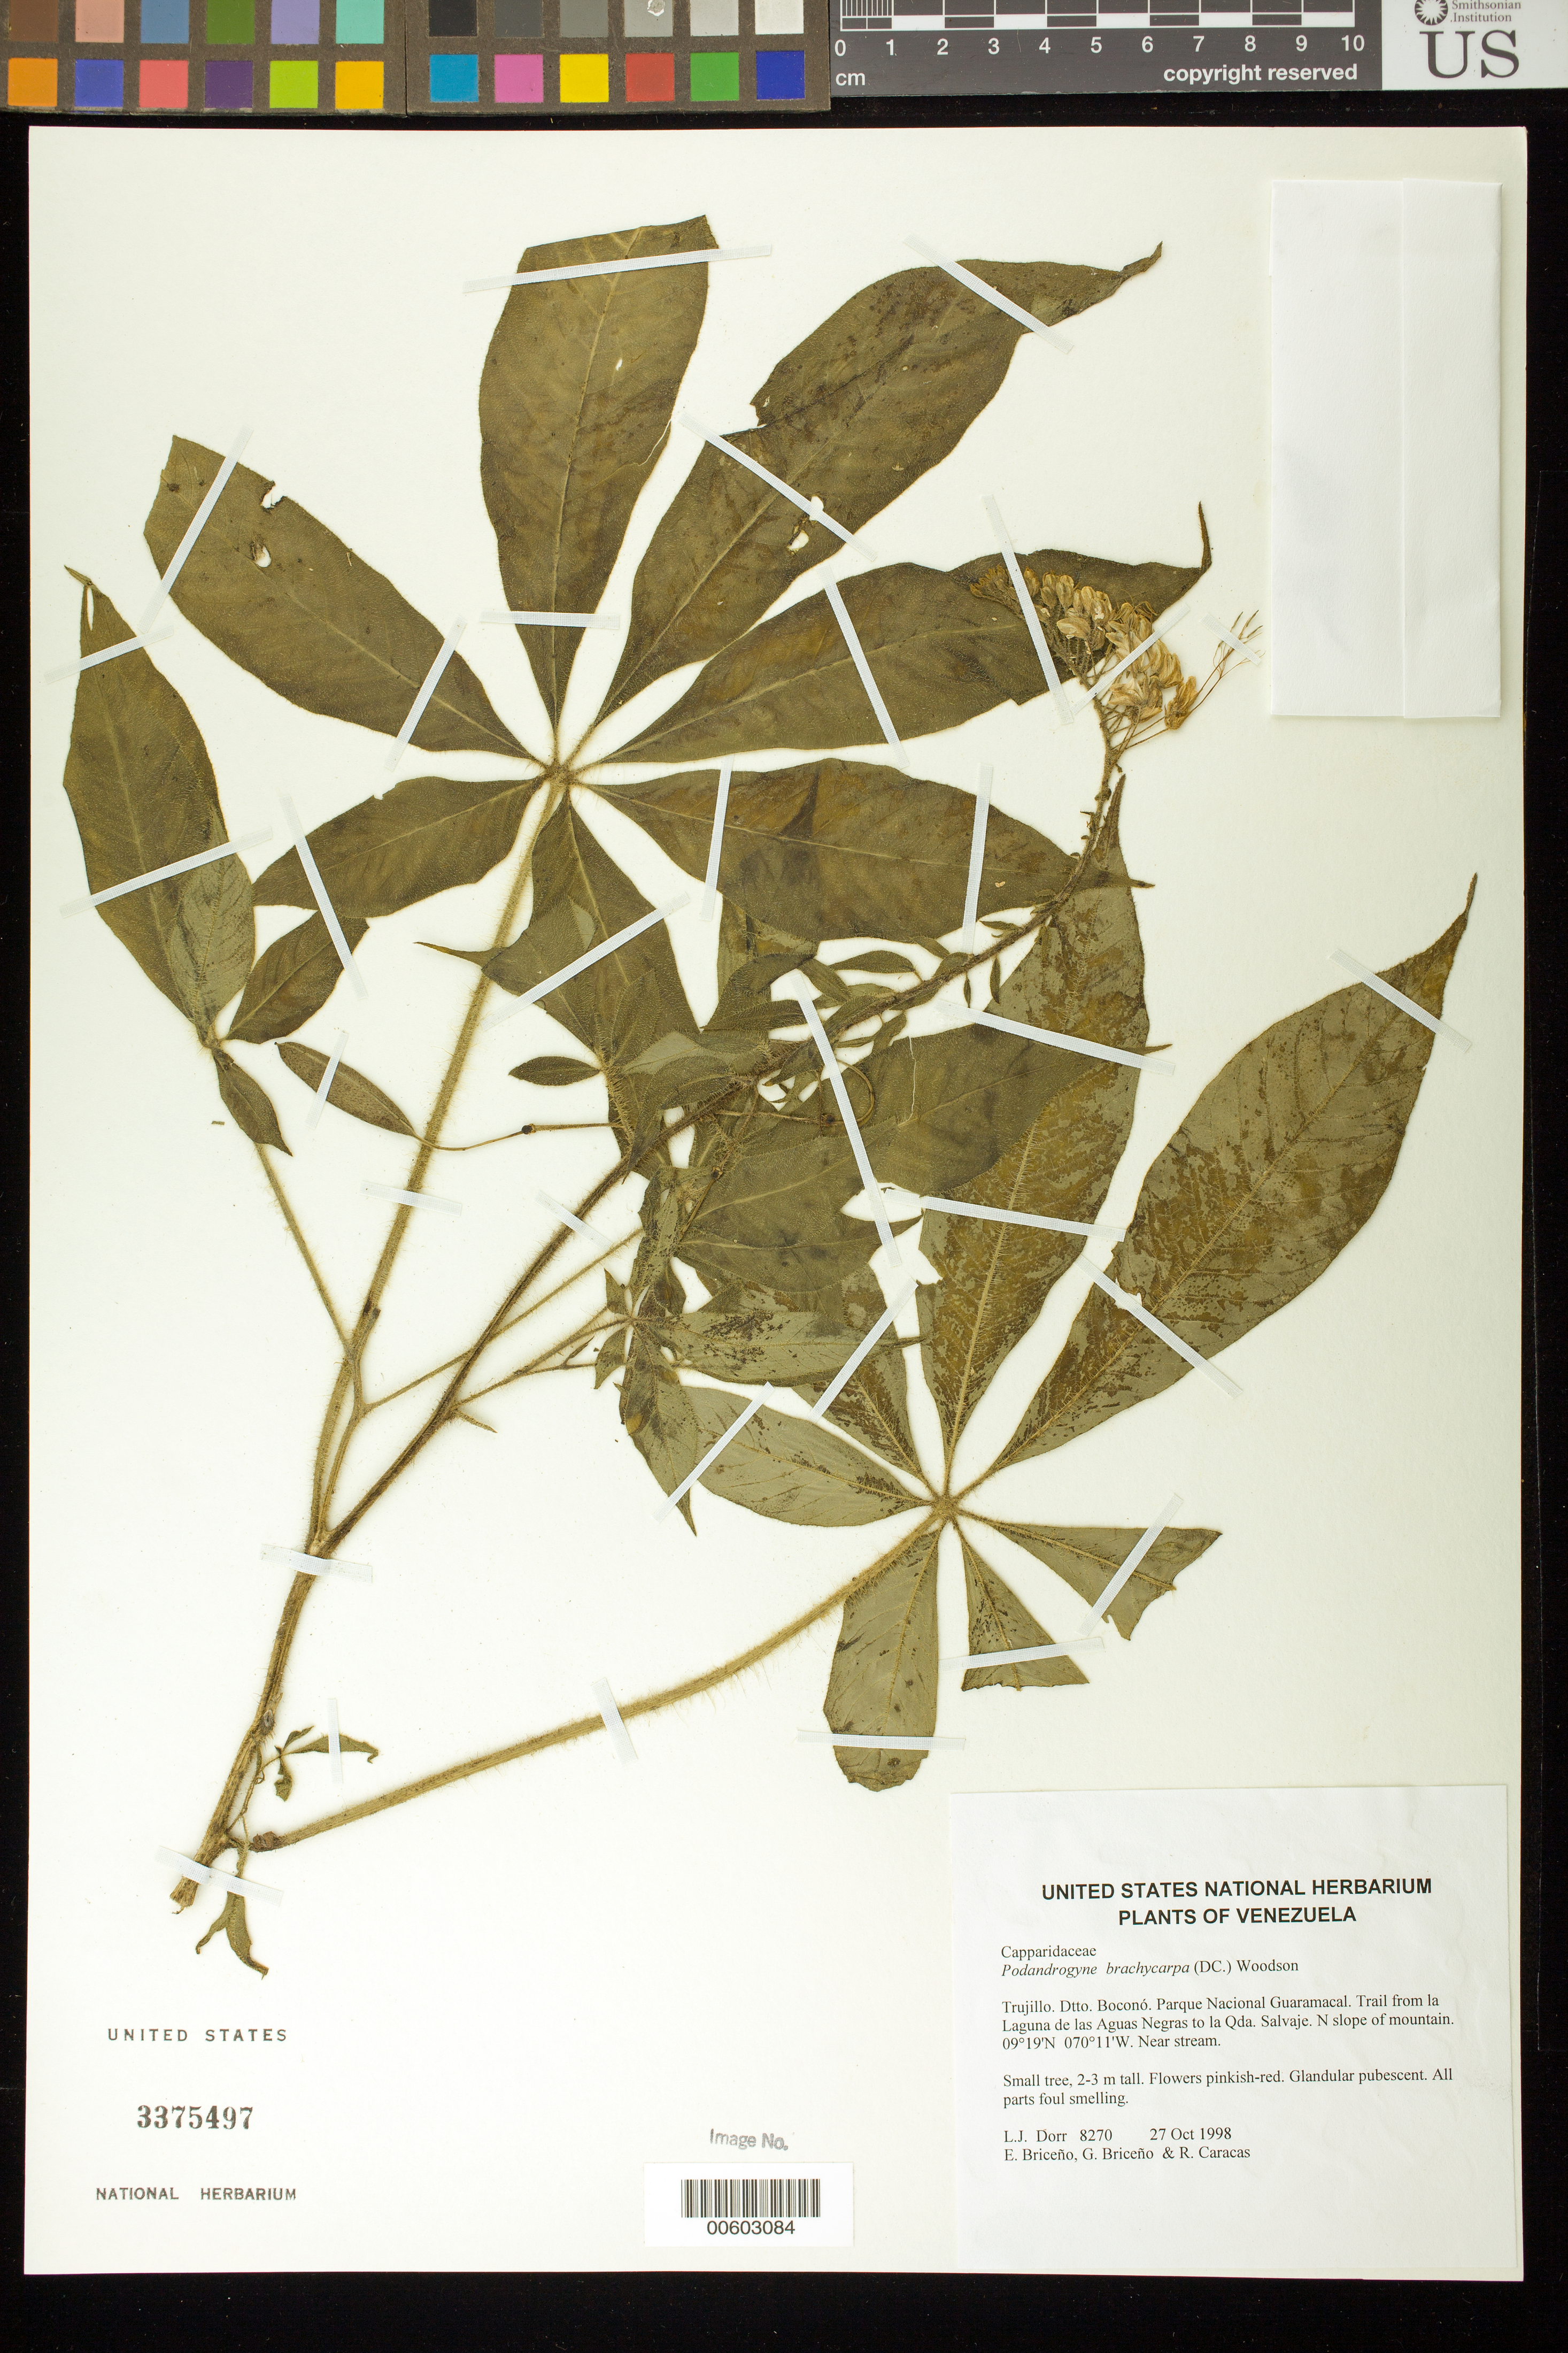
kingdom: Plantae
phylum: Tracheophyta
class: Magnoliopsida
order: Brassicales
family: Cleomaceae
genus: Podandrogyne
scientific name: Podandrogyne brachycarpa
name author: (DC.) Woodson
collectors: L. J. Dorr, E. Briceño, G. Briceño & R. Caracas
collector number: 8270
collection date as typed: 27 Oct 1998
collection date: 1998-10-27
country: Venezuela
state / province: Trujillo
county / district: Boconó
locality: Parque Nacional Guaramacal. Trail from la Laguna de las Aguas Negras to la Qda. Salvaje. N slope of mountain.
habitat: Near stream.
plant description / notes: COL, F, PORT, US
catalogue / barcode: US 3375497